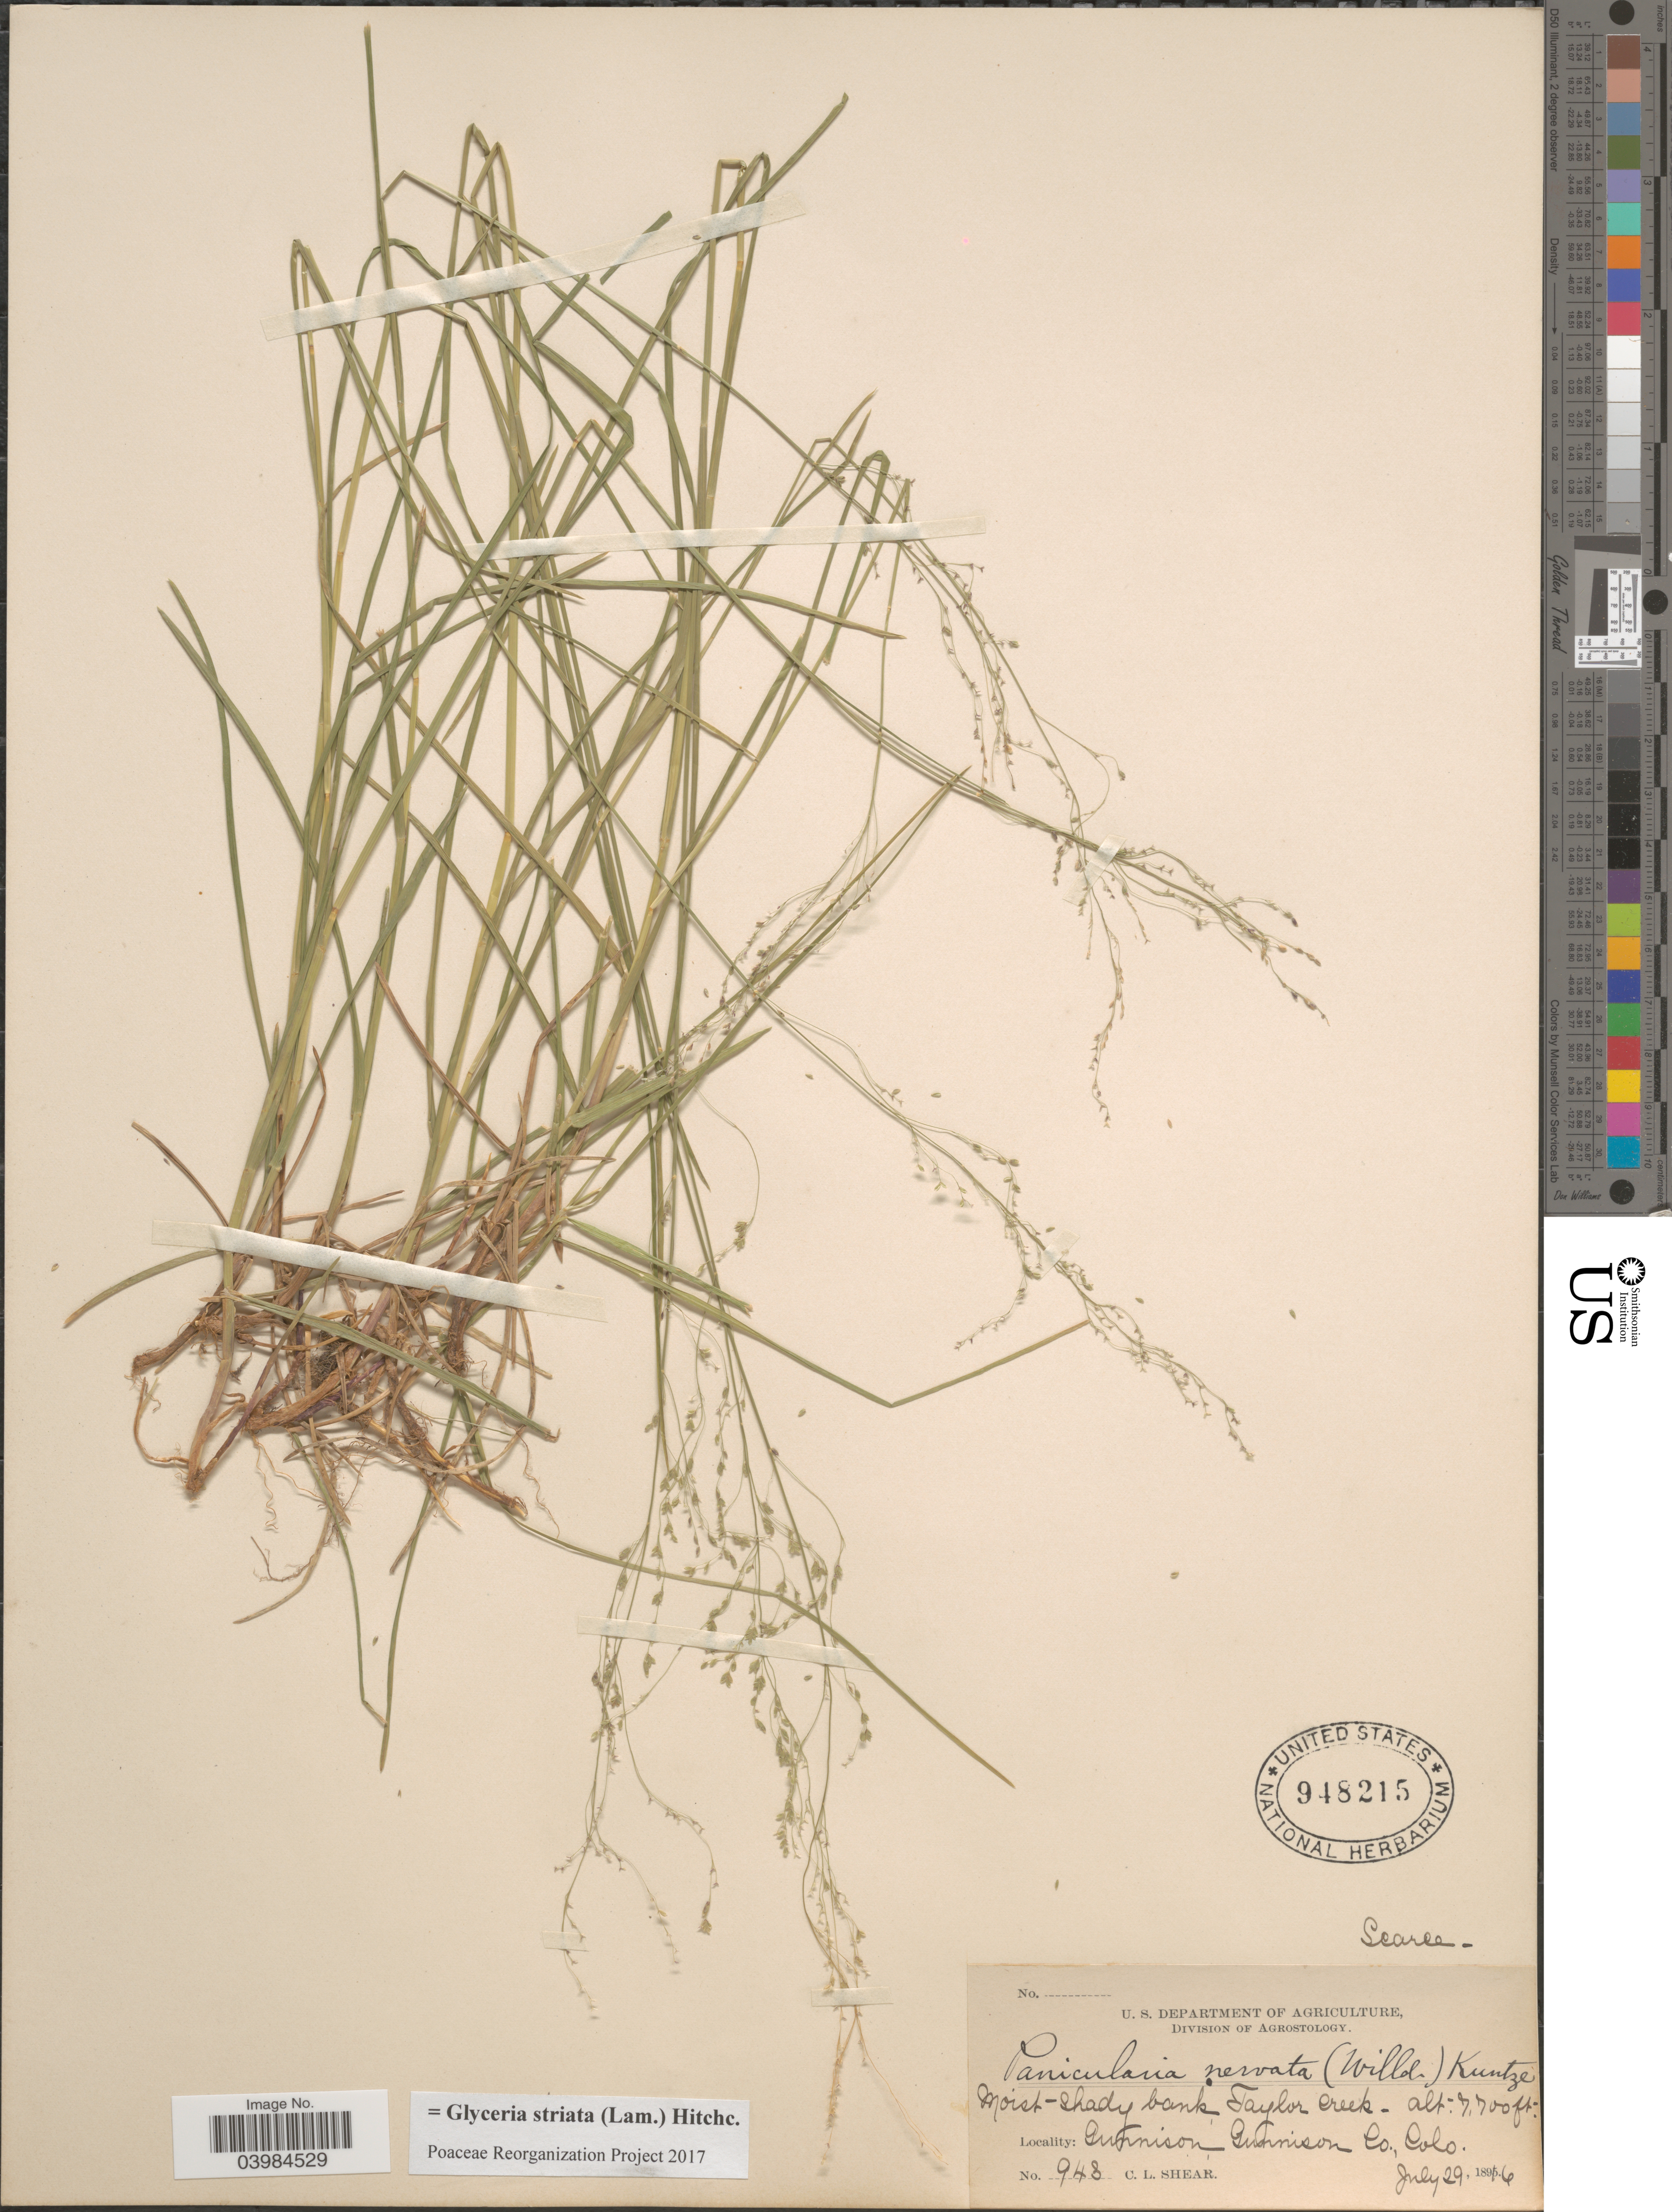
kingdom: Plantae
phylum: Tracheophyta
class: Liliopsida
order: Poales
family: Poaceae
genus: Glyceria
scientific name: Glyceria striata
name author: (Lam.) Hitchc.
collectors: C. L. Shear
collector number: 948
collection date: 1816-07-29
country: United States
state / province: Colorado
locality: Moist-shady bank Taylor Creek - Gunnison Gunnison Co.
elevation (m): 2347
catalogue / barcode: US 948215